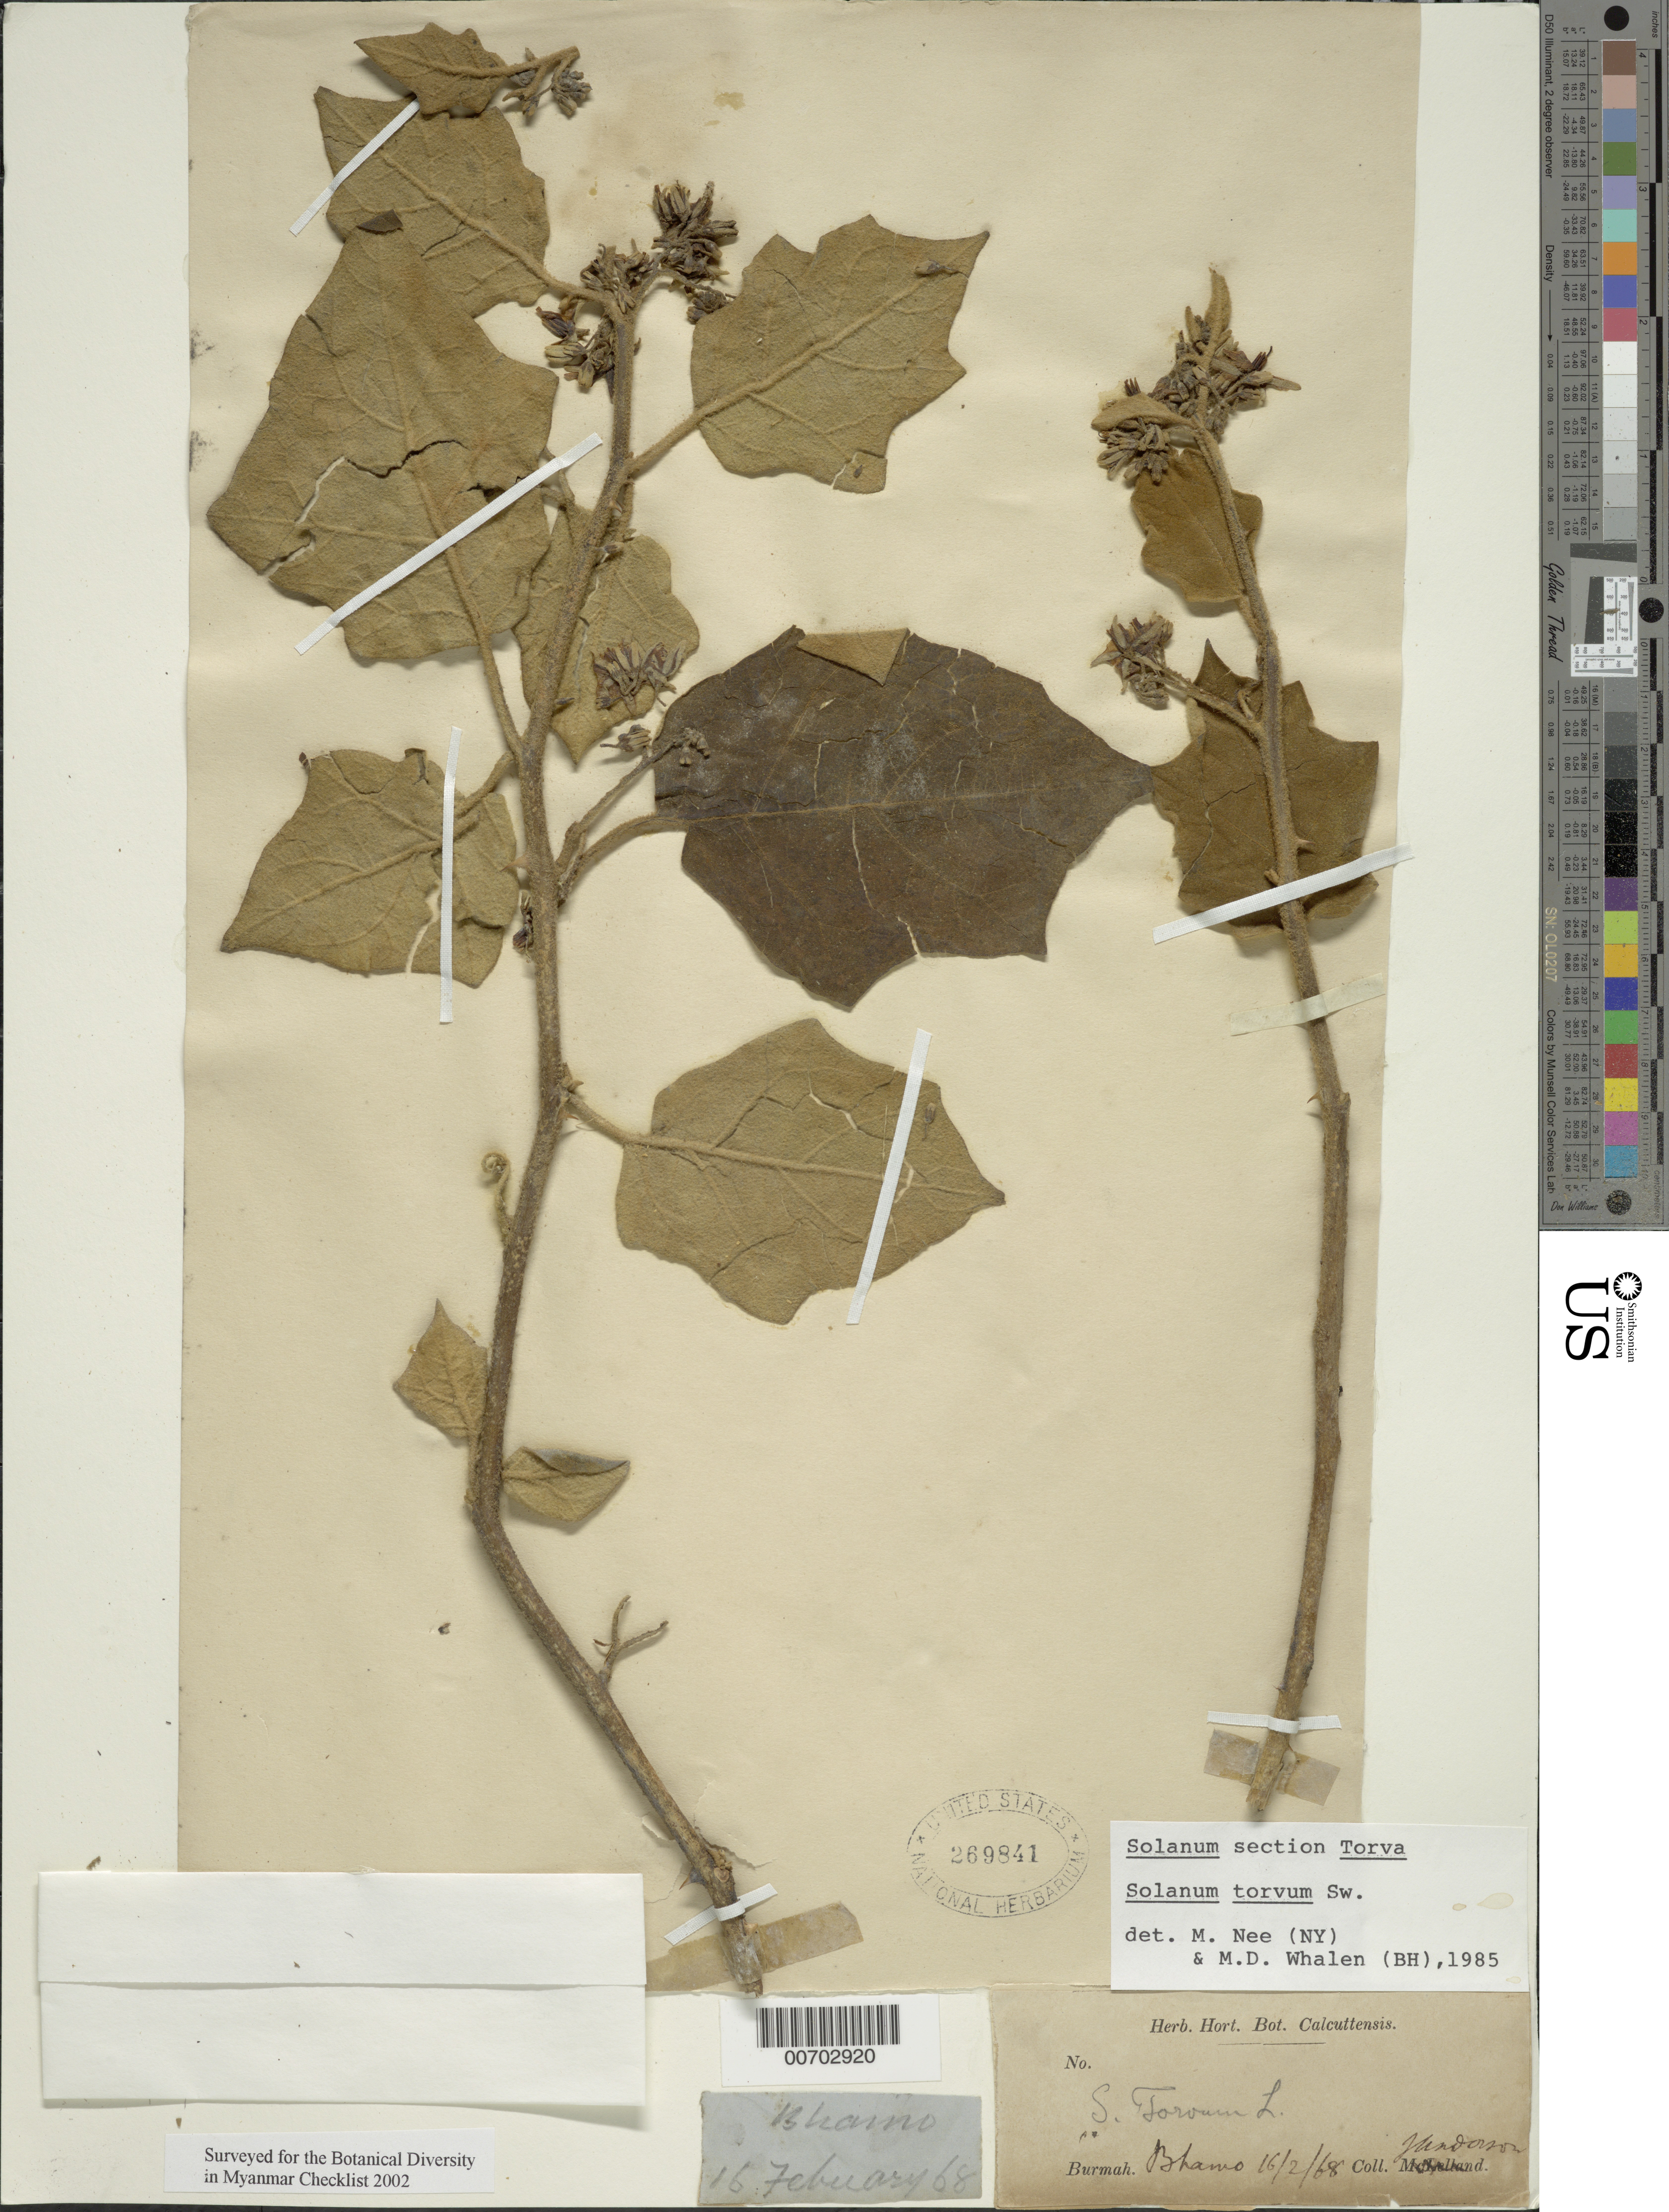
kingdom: Plantae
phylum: Tracheophyta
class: Magnoliopsida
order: Solanales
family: Solanaceae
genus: Solanum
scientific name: Solanum torvum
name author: Sw.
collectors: J. Anderson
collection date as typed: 16 Feb 1868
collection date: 1868-02-16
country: Myanmar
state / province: Kachin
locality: Bhamo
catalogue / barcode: US 269841